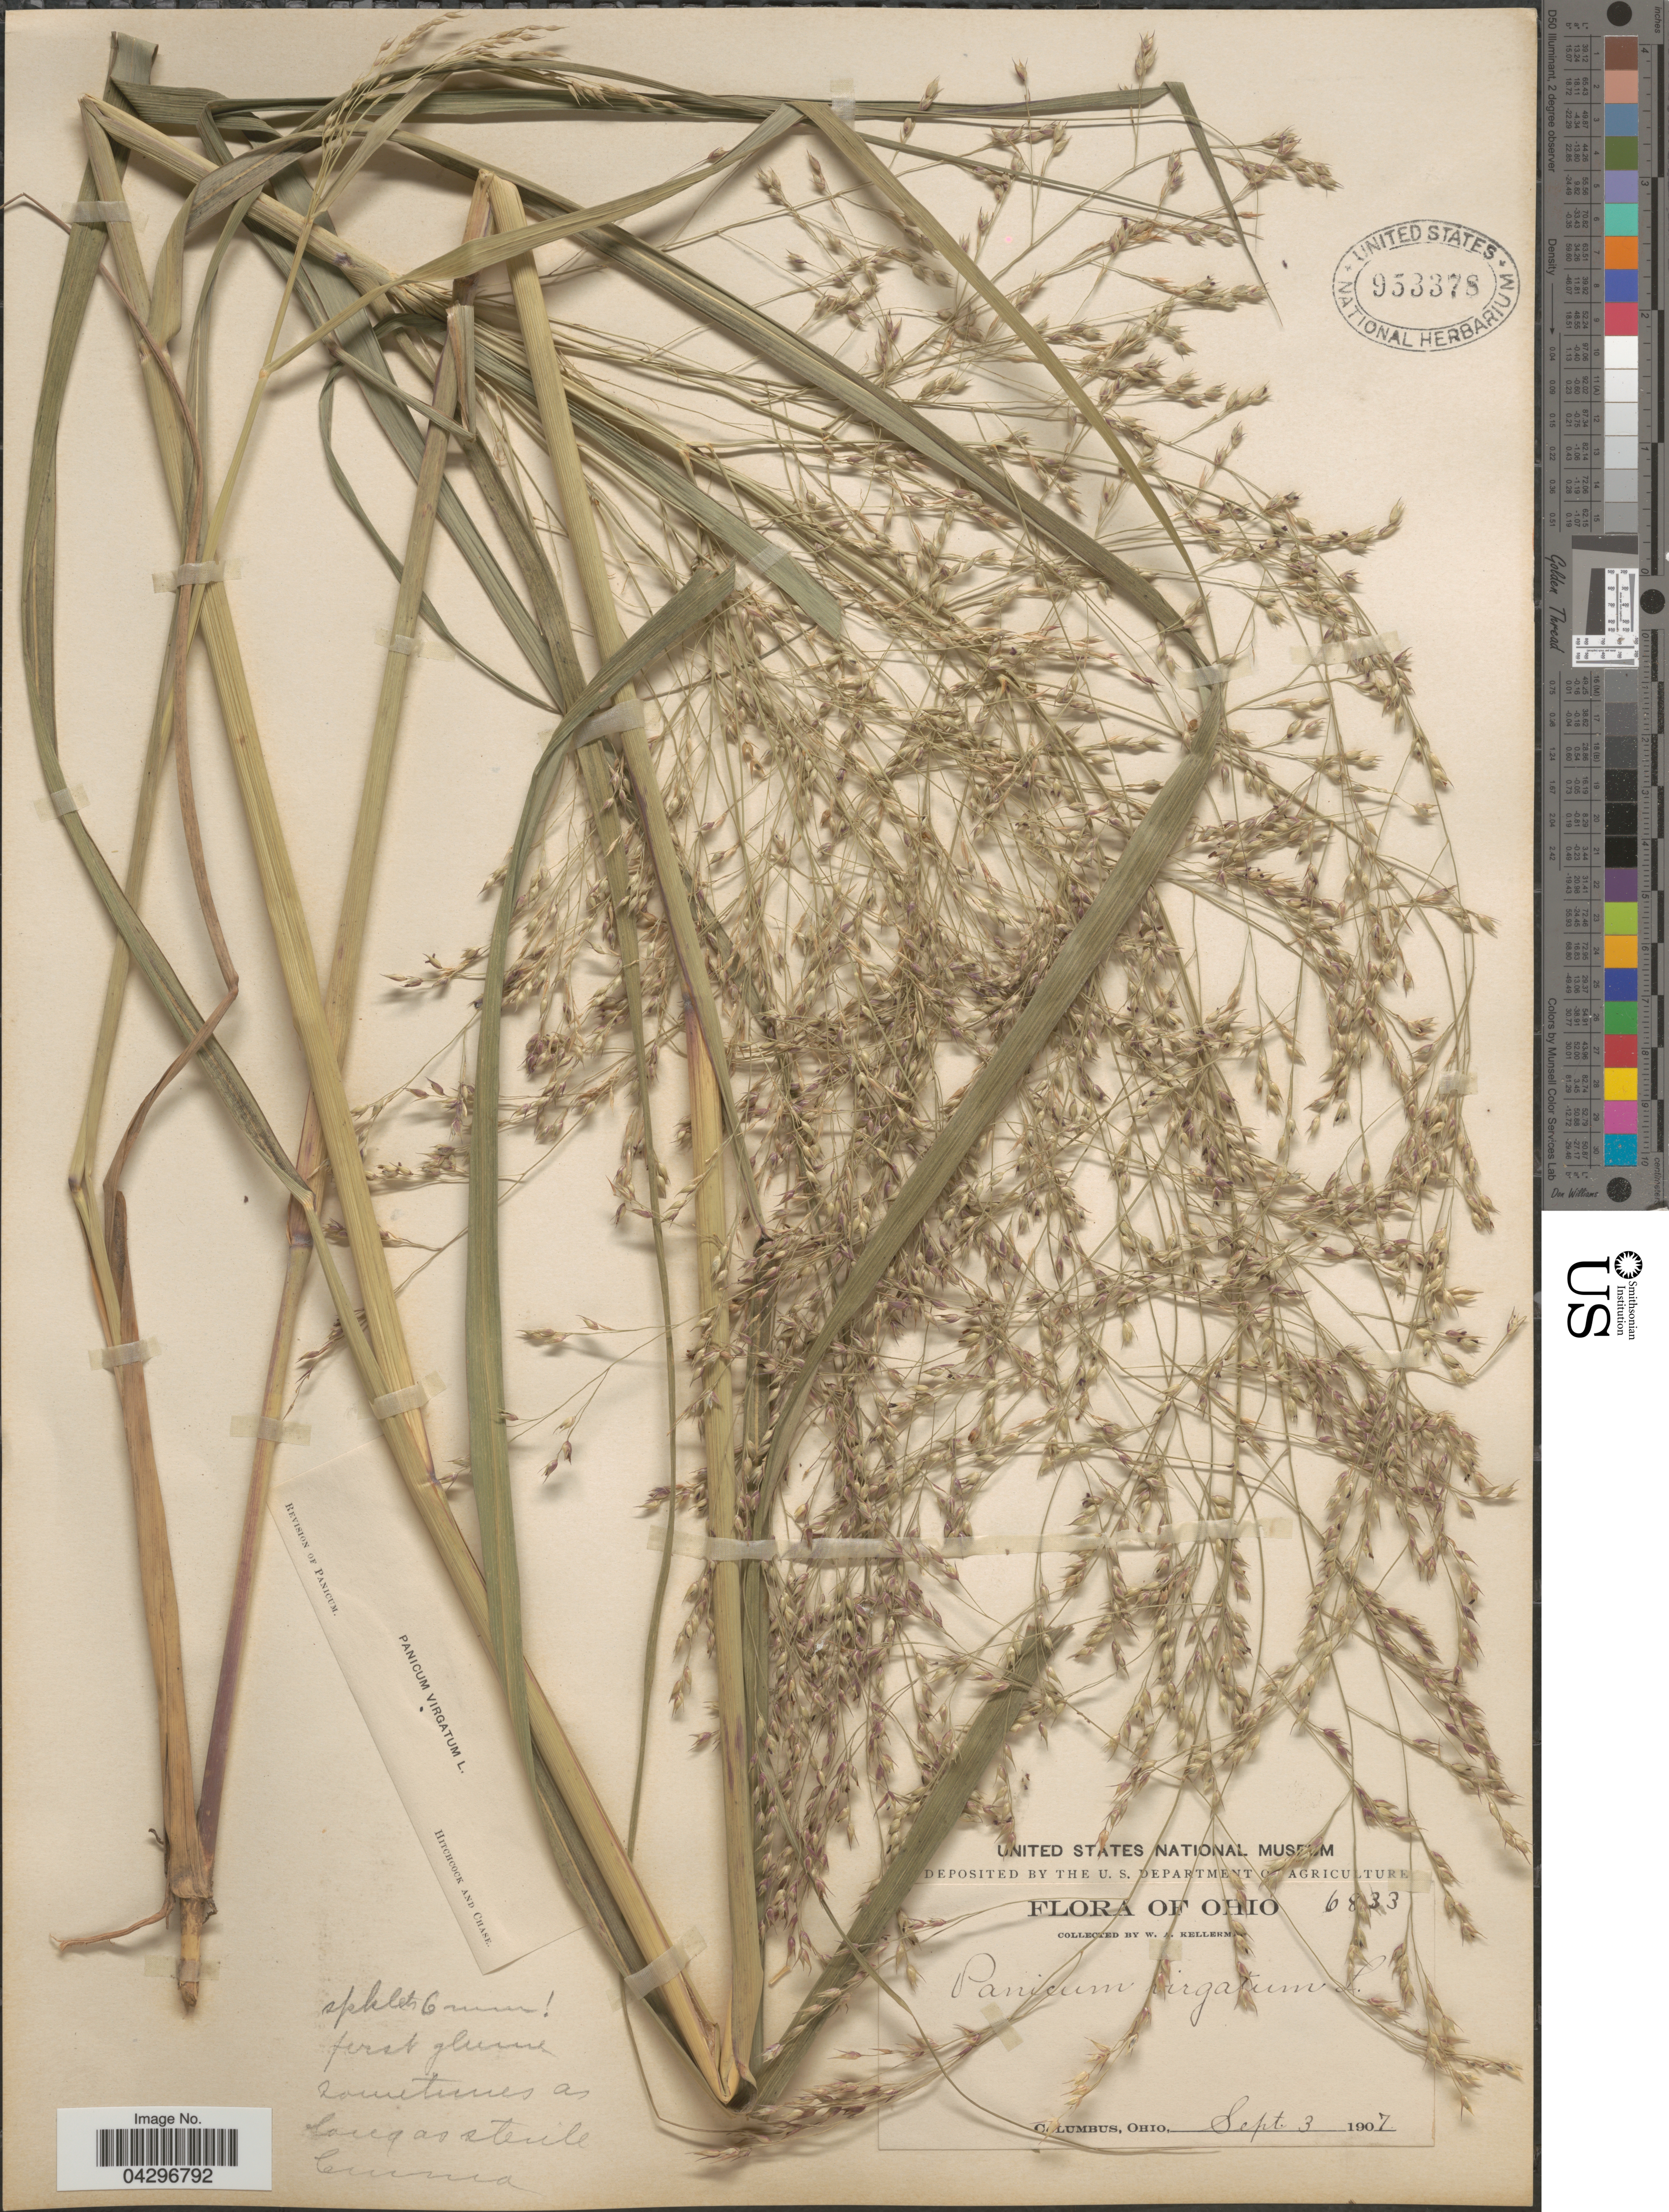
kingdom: Plantae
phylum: Tracheophyta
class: Liliopsida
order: Poales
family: Poaceae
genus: Panicum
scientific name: Panicum virgatum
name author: L.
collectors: W. Kellerman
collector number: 6833*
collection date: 1907-09-03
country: United States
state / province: Ohio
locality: Columbus.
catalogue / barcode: US 953378